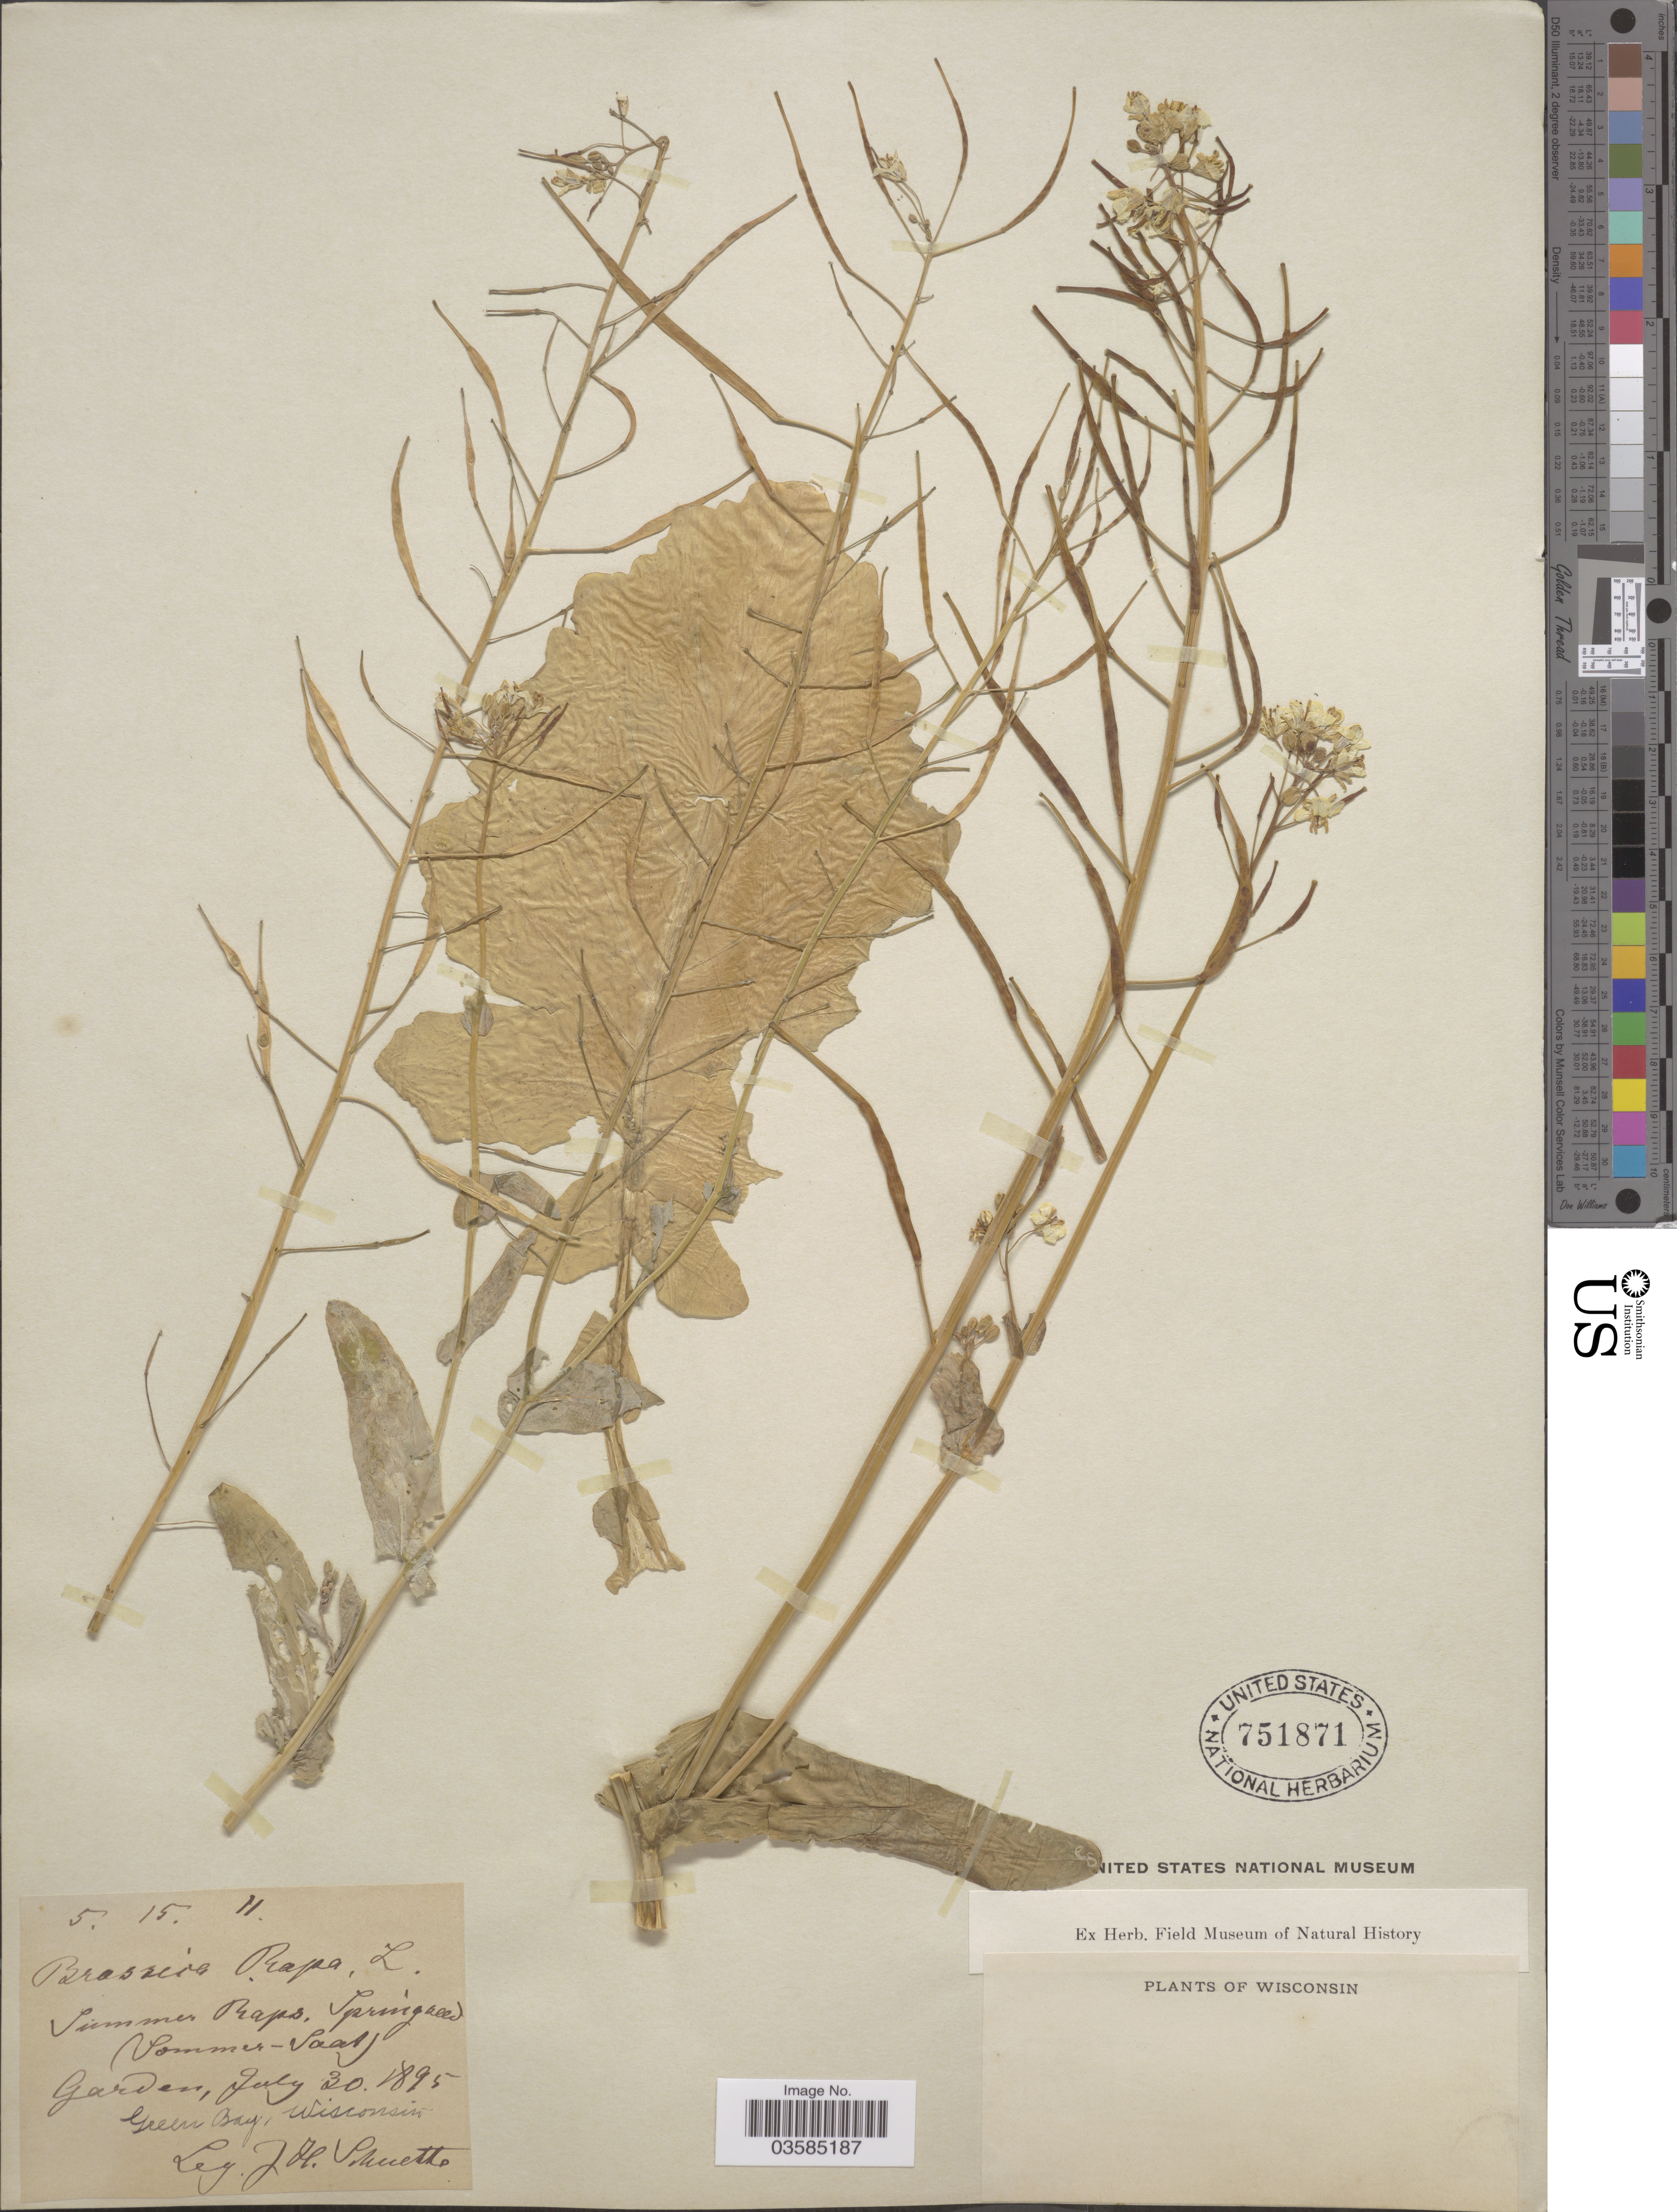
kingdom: Plantae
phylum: Tracheophyta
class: Magnoliopsida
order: Brassicales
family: Brassicaceae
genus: Brassica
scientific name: Brassica rapa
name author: L.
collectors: J. H. Schuette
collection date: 1895-07-30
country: United States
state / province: Wisconsin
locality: Green Bay.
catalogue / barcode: US 751871